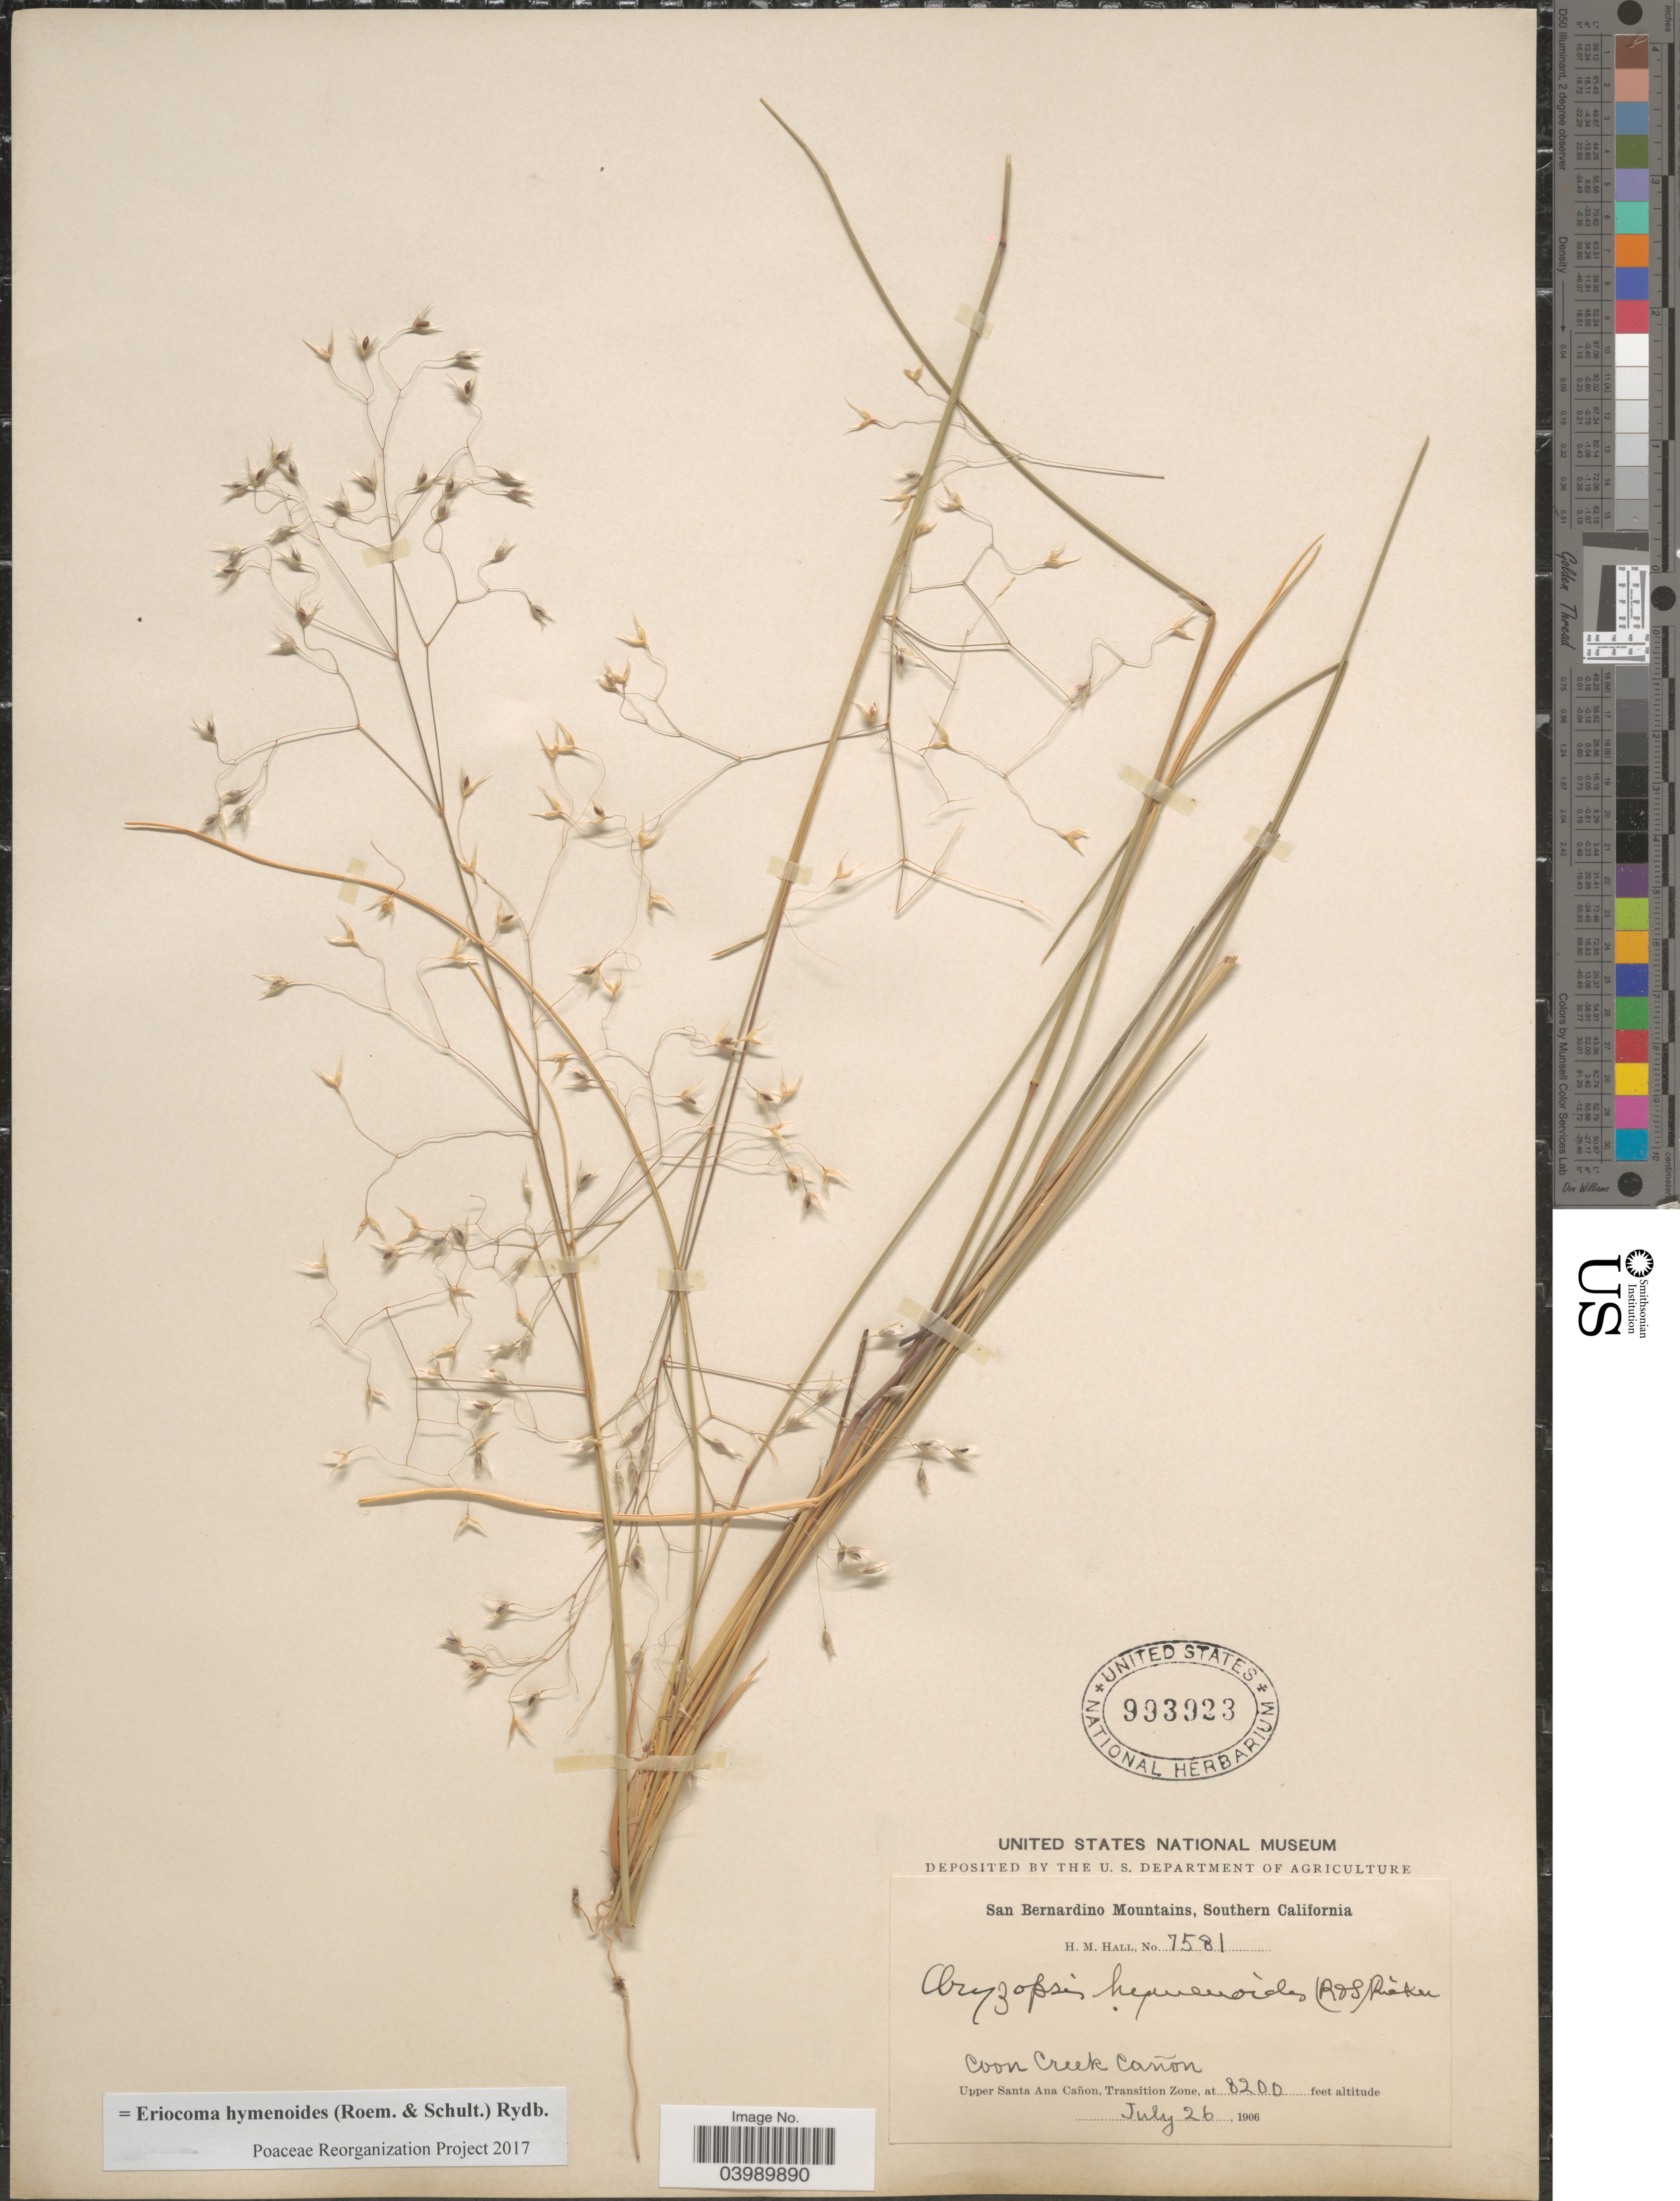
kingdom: Plantae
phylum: Tracheophyta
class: Liliopsida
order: Poales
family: Poaceae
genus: Eriocoma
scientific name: Eriocoma hymenoides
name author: (Roem. & Schult.) Rydb.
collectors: H. M. Hall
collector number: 7581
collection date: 1906-07-26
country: United States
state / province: California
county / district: San Bernardino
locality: San Bernardino Mountains, Southern California. Coon Creek Cañon. Upper Santa Ana Cañon, Transition Zone.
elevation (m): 2499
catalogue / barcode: US 993923